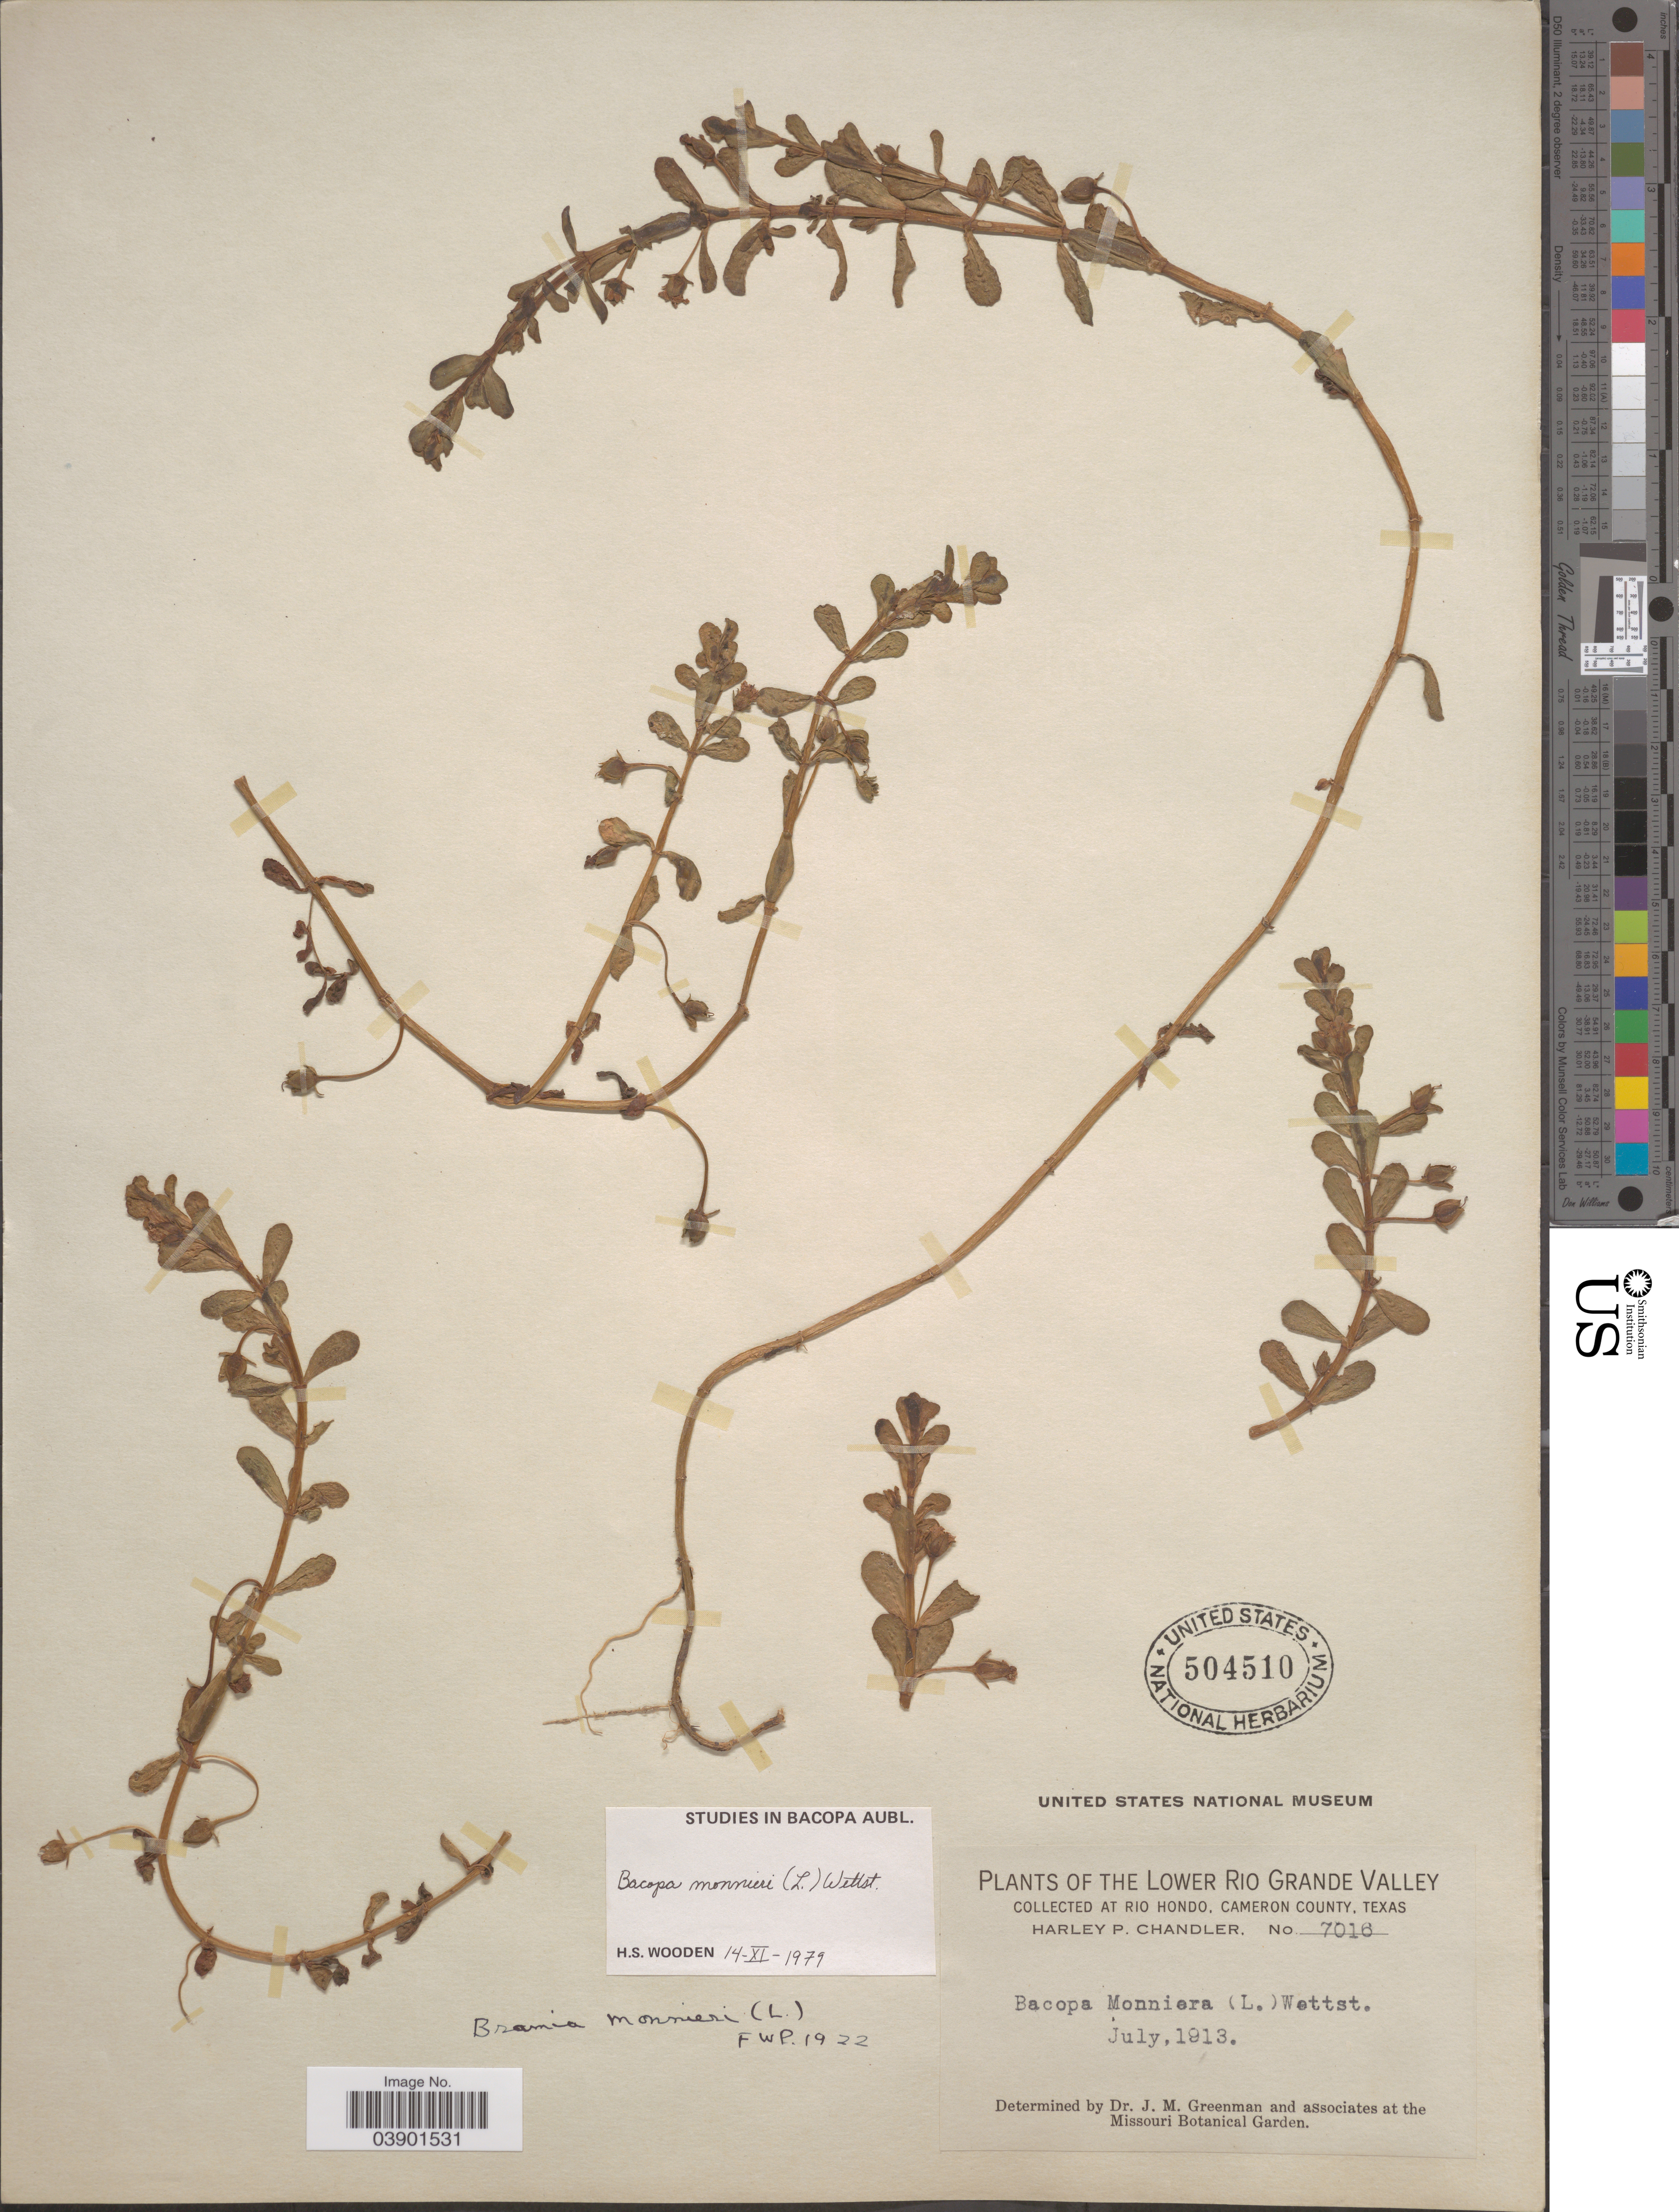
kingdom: Plantae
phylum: Tracheophyta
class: Magnoliopsida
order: Lamiales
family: Plantaginaceae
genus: Bacopa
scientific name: Bacopa monnieri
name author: (L.) Pennell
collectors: H. Chandler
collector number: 7016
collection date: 1913-07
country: United States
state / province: Texas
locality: The Lower Rio Grande Valley. At Rio Hondo, Cameron County.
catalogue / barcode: US 504510